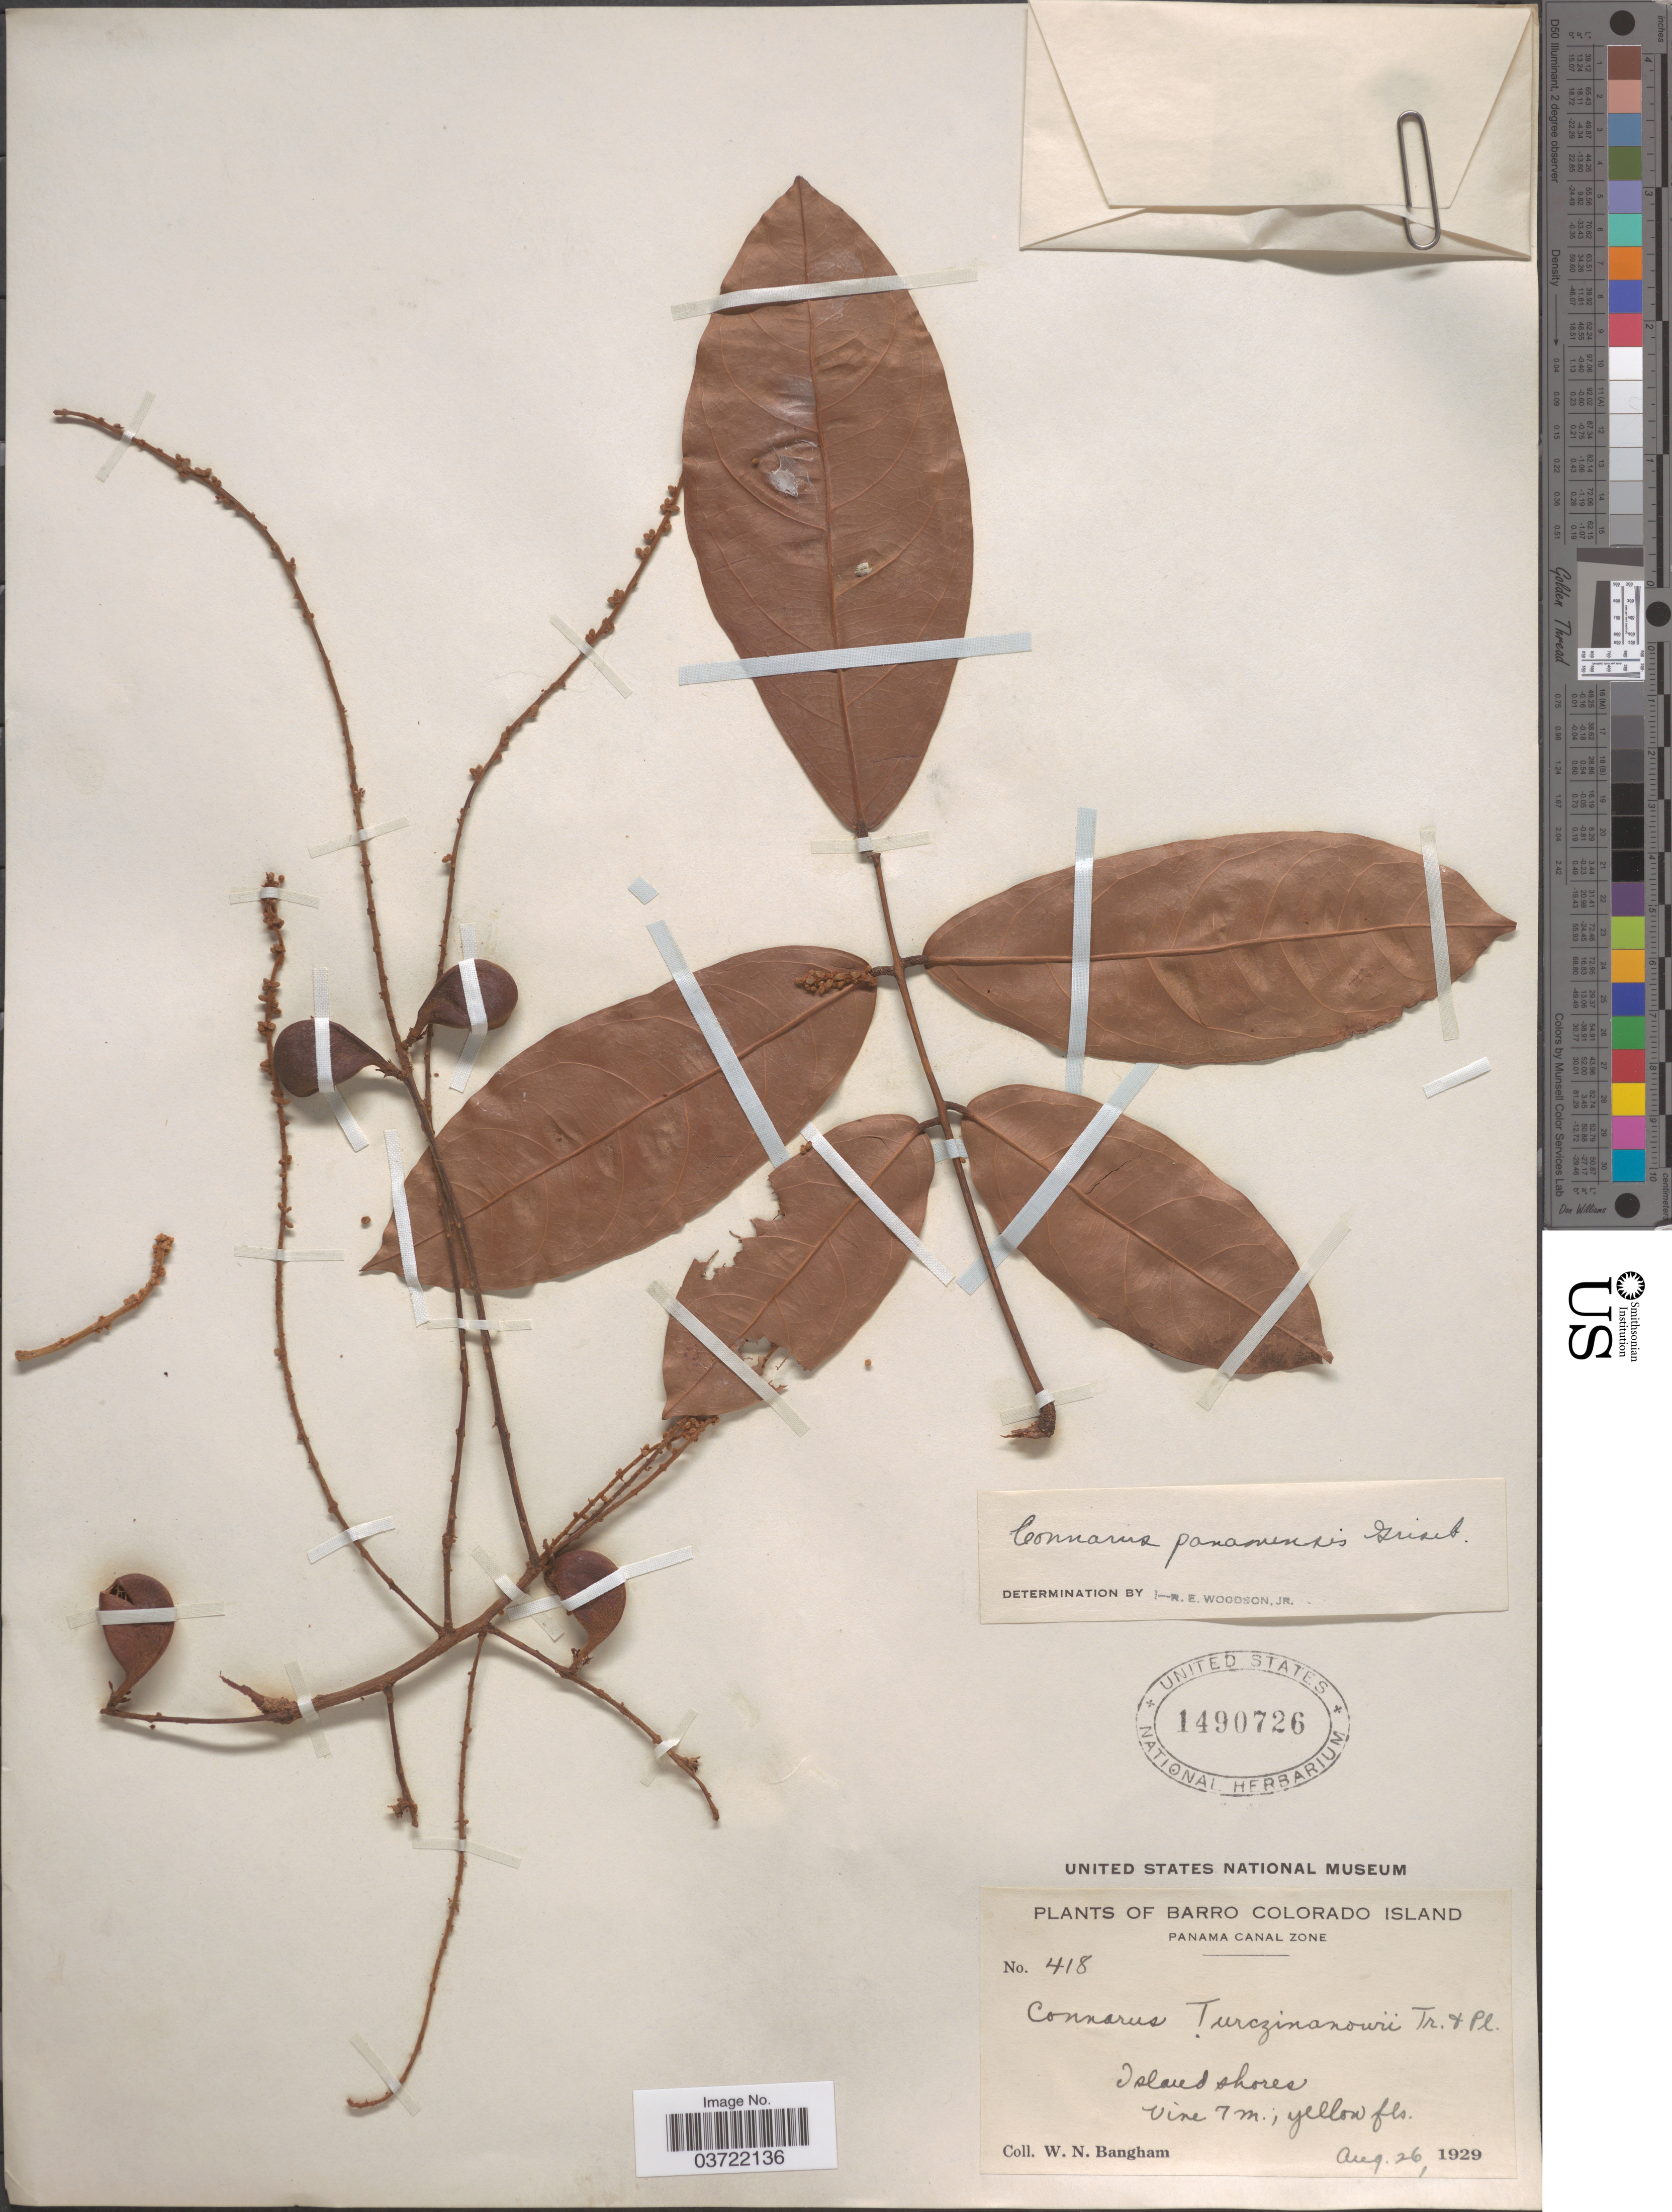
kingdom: Plantae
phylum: Tracheophyta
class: Magnoliopsida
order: Oxalidales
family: Connaraceae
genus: Connarus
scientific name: Connarus palawanensis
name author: Elmer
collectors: W. Bangham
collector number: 418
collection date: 1929-08-26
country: Panama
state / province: Panamá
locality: Barro Colorado Island. Panama Canal Zone.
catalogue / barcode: US 1490726